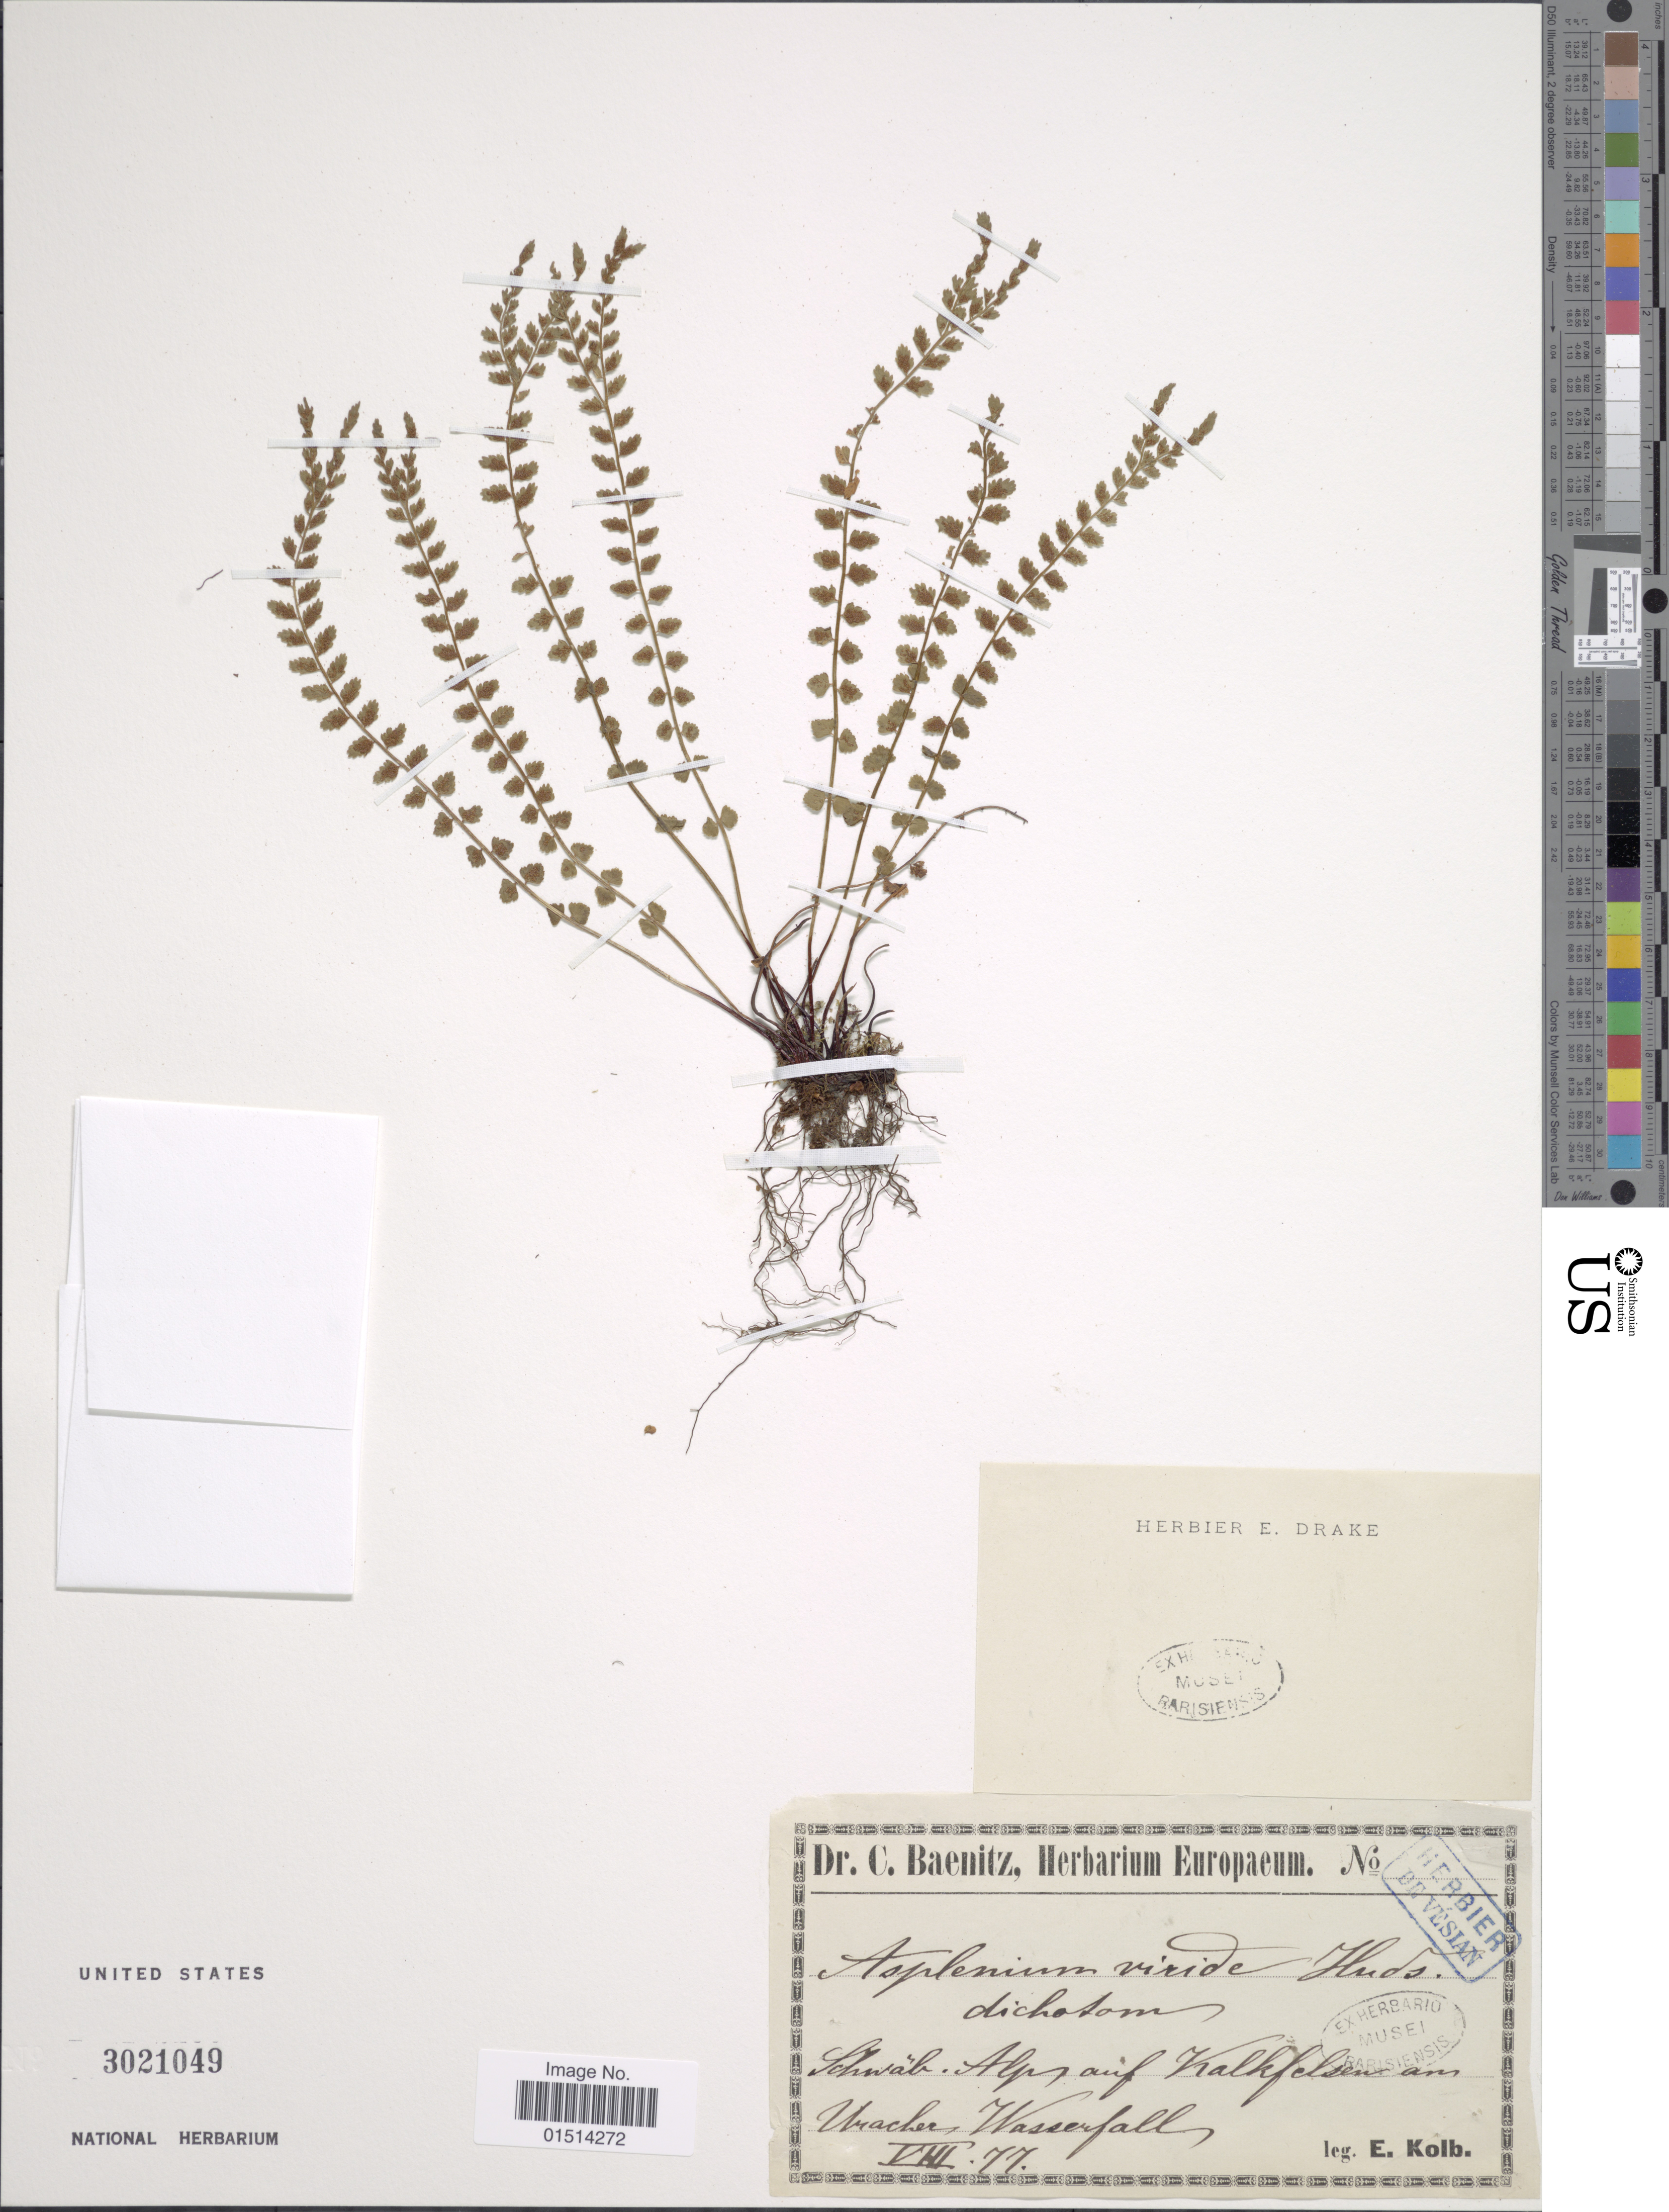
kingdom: Plantae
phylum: Tracheophyta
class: Polypodiopsida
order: Polypodiales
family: Aspleniaceae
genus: Asplenium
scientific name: Asplenium viride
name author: Huds.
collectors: E. Kolb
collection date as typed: Transcribed d/m/y: /8/77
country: Germany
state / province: Baden-Württemberg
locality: Schwab, Alps auf Kalkfelsen am, Urache Wasserfall [interpreted]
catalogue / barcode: US 3021049